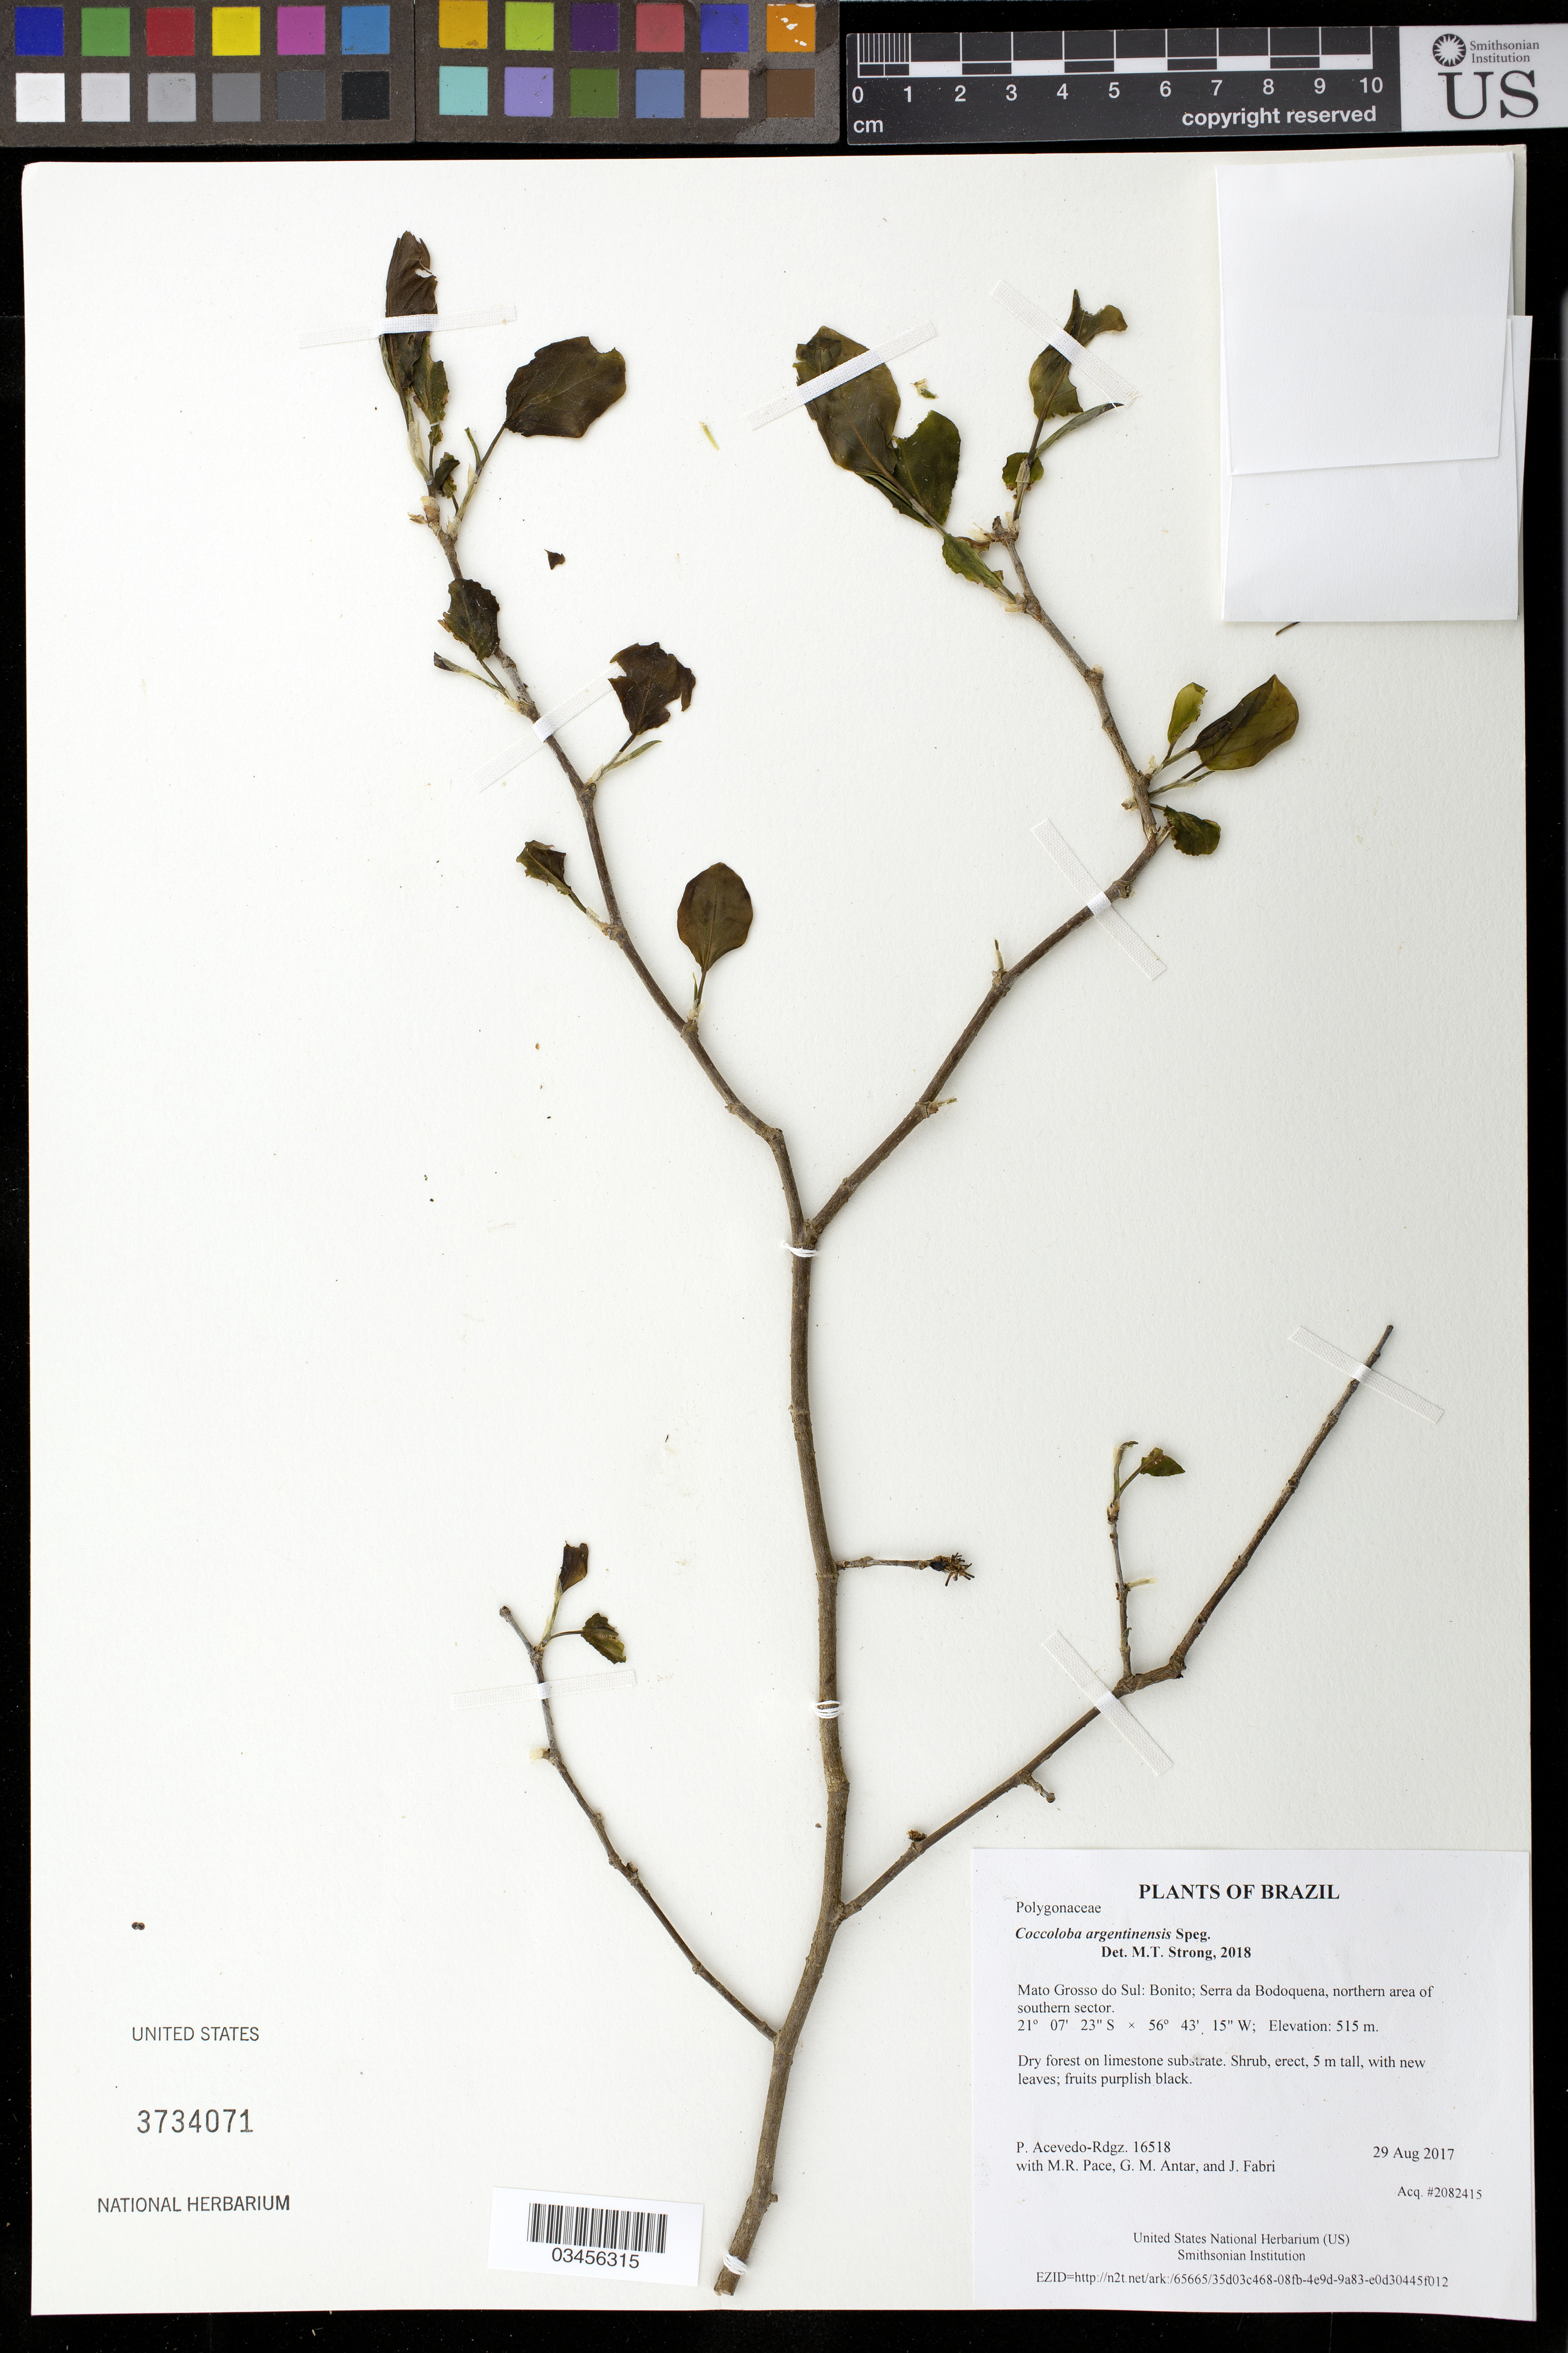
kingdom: Plantae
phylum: Tracheophyta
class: Magnoliopsida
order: Caryophyllales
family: Polygonaceae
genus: Coccoloba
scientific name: Coccoloba argentinensis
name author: Speg.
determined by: Strong, Mark T., (BOT), Smithsonian Institution - National Museum of Natural History (UNITED STATES)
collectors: P. Acevedo-Rodr., M. R. Pace, G. M. Antar & J. Fabri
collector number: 16518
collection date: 2017-08-29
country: Brazil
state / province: Mato Grosso do Sul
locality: Bonito; Serra da Bodoquena, northern area of southern sector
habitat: Dry forest on limestone substrate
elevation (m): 515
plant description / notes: US, NY, MO, K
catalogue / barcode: US 3734071